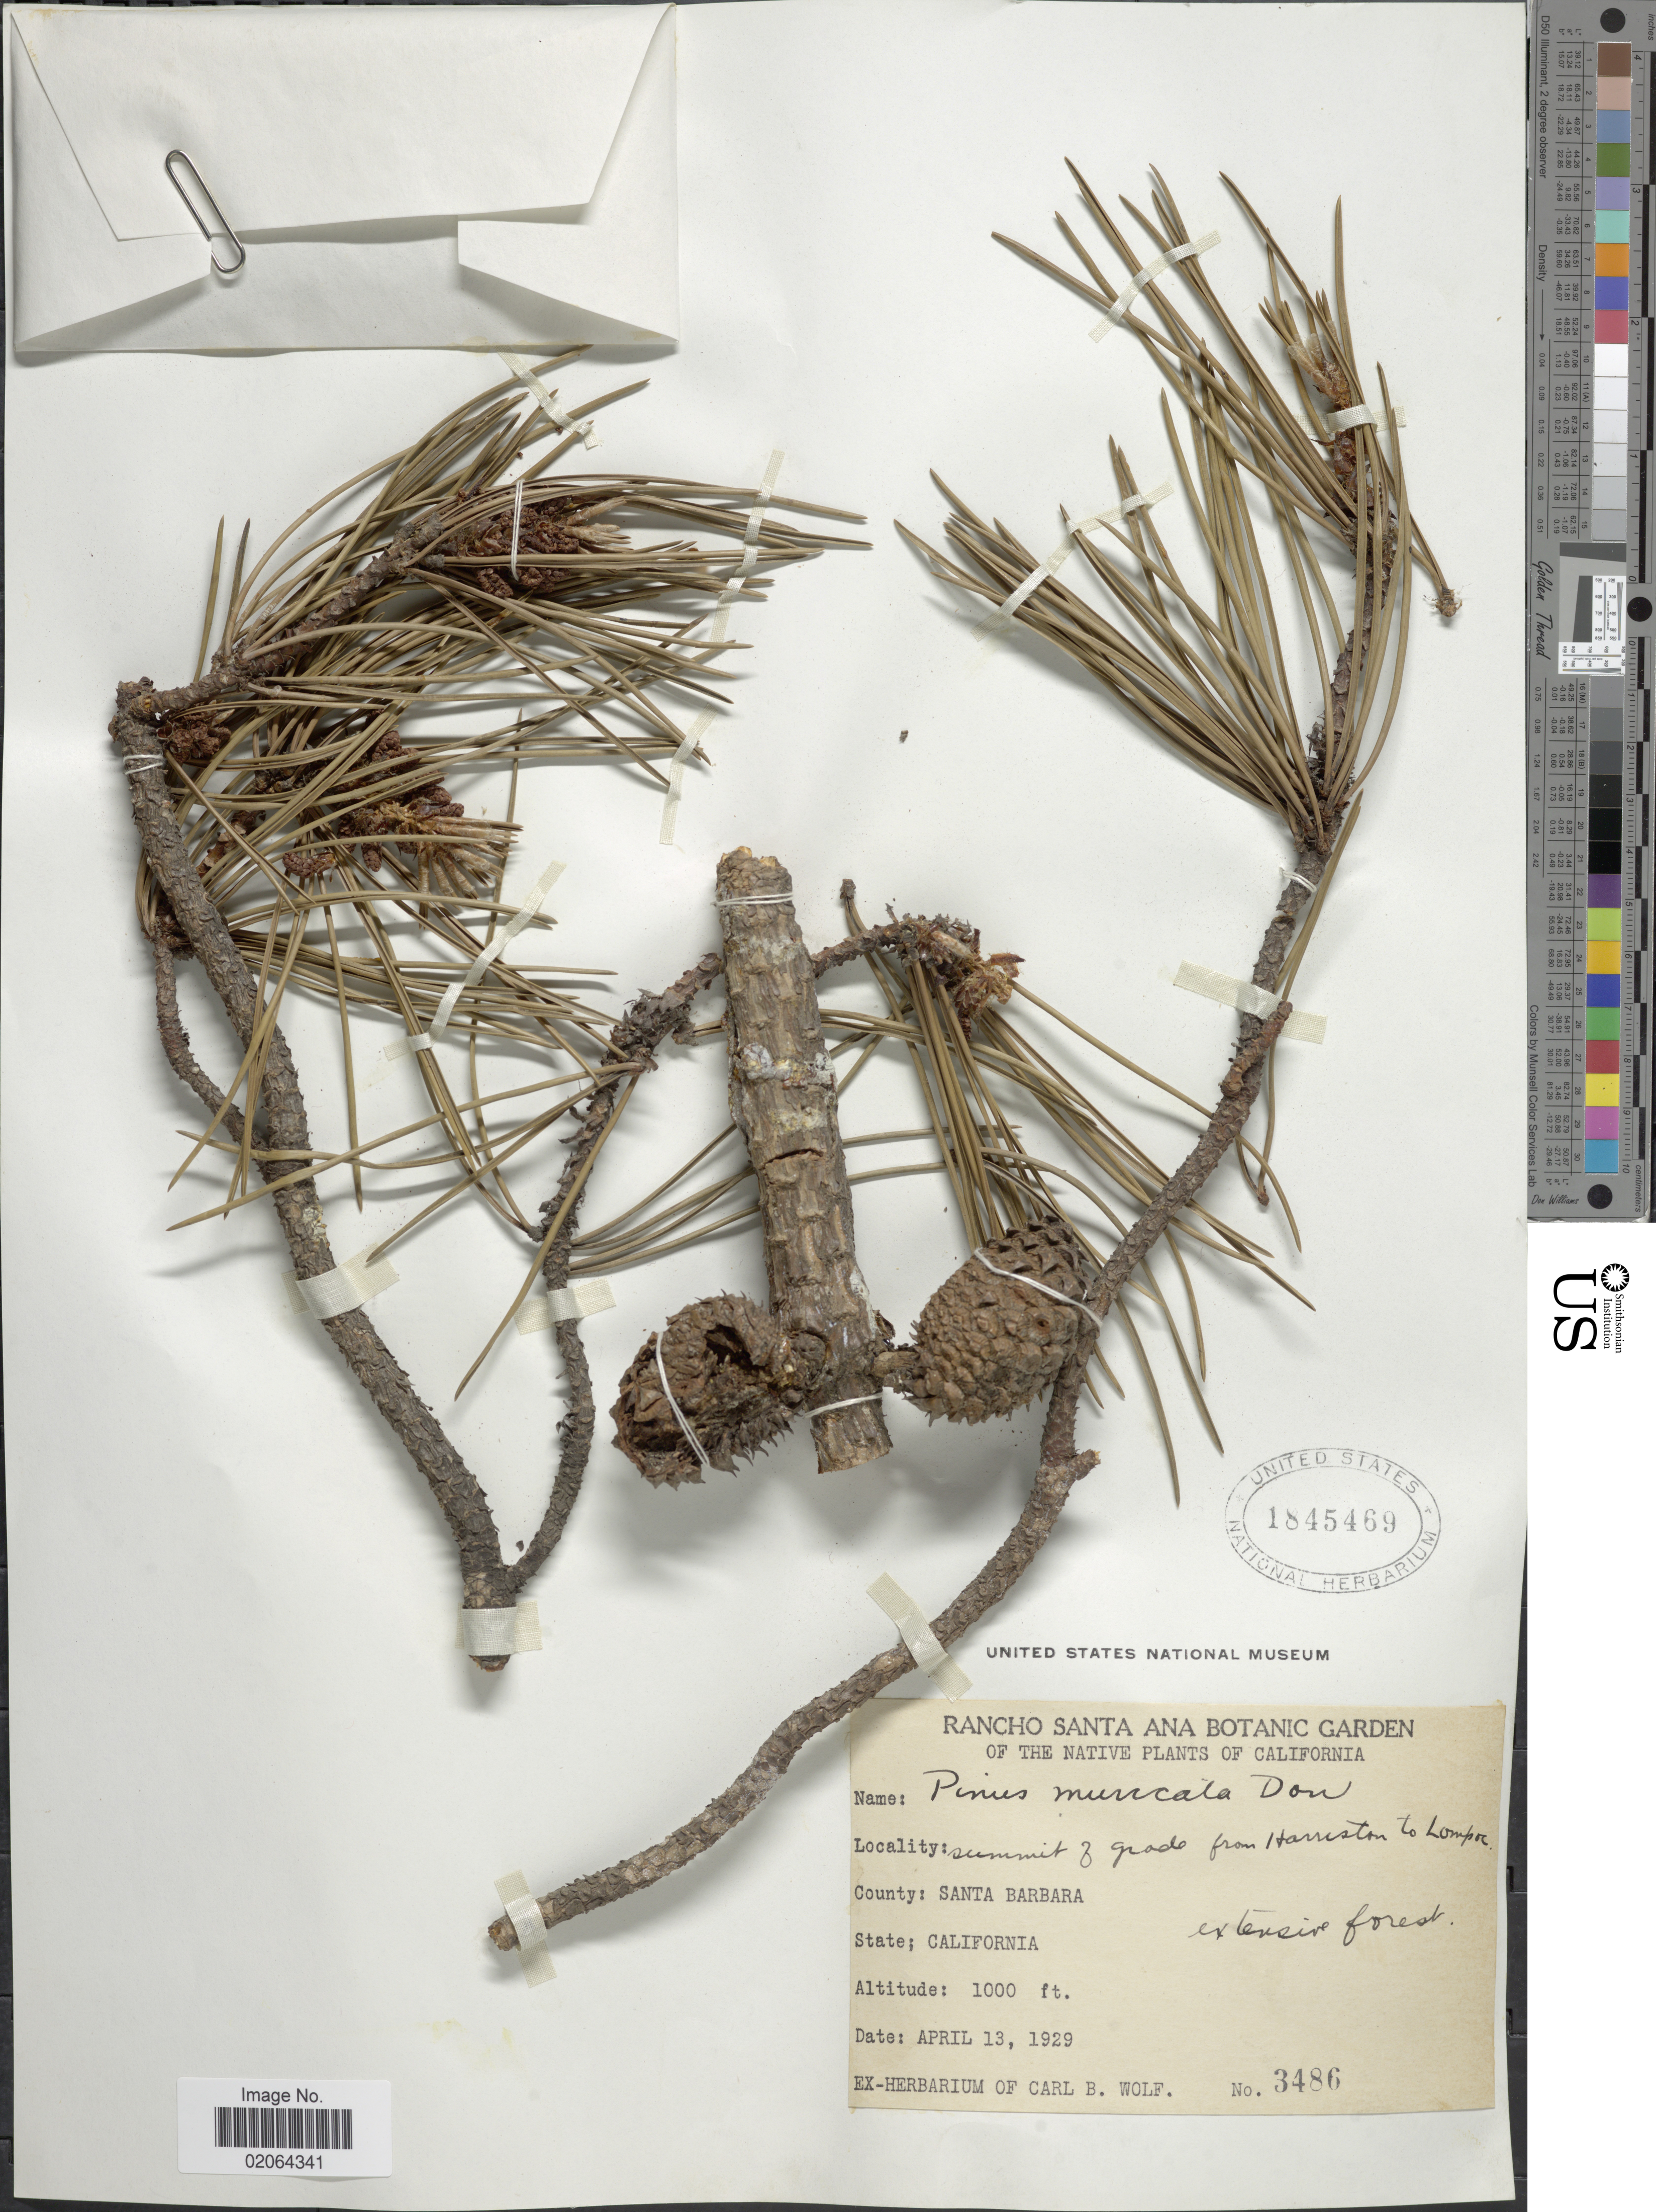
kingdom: Plantae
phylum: Tracheophyta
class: Pinopsida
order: Pinales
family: Pinaceae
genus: Pinus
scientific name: Pinus muricata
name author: D. Don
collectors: ex herb. Carl B. Wolf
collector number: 3486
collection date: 1929-04-13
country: United States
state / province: California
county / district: Santa Barbara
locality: County: Santa Barbara, State: California.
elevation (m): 305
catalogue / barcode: US 1845469